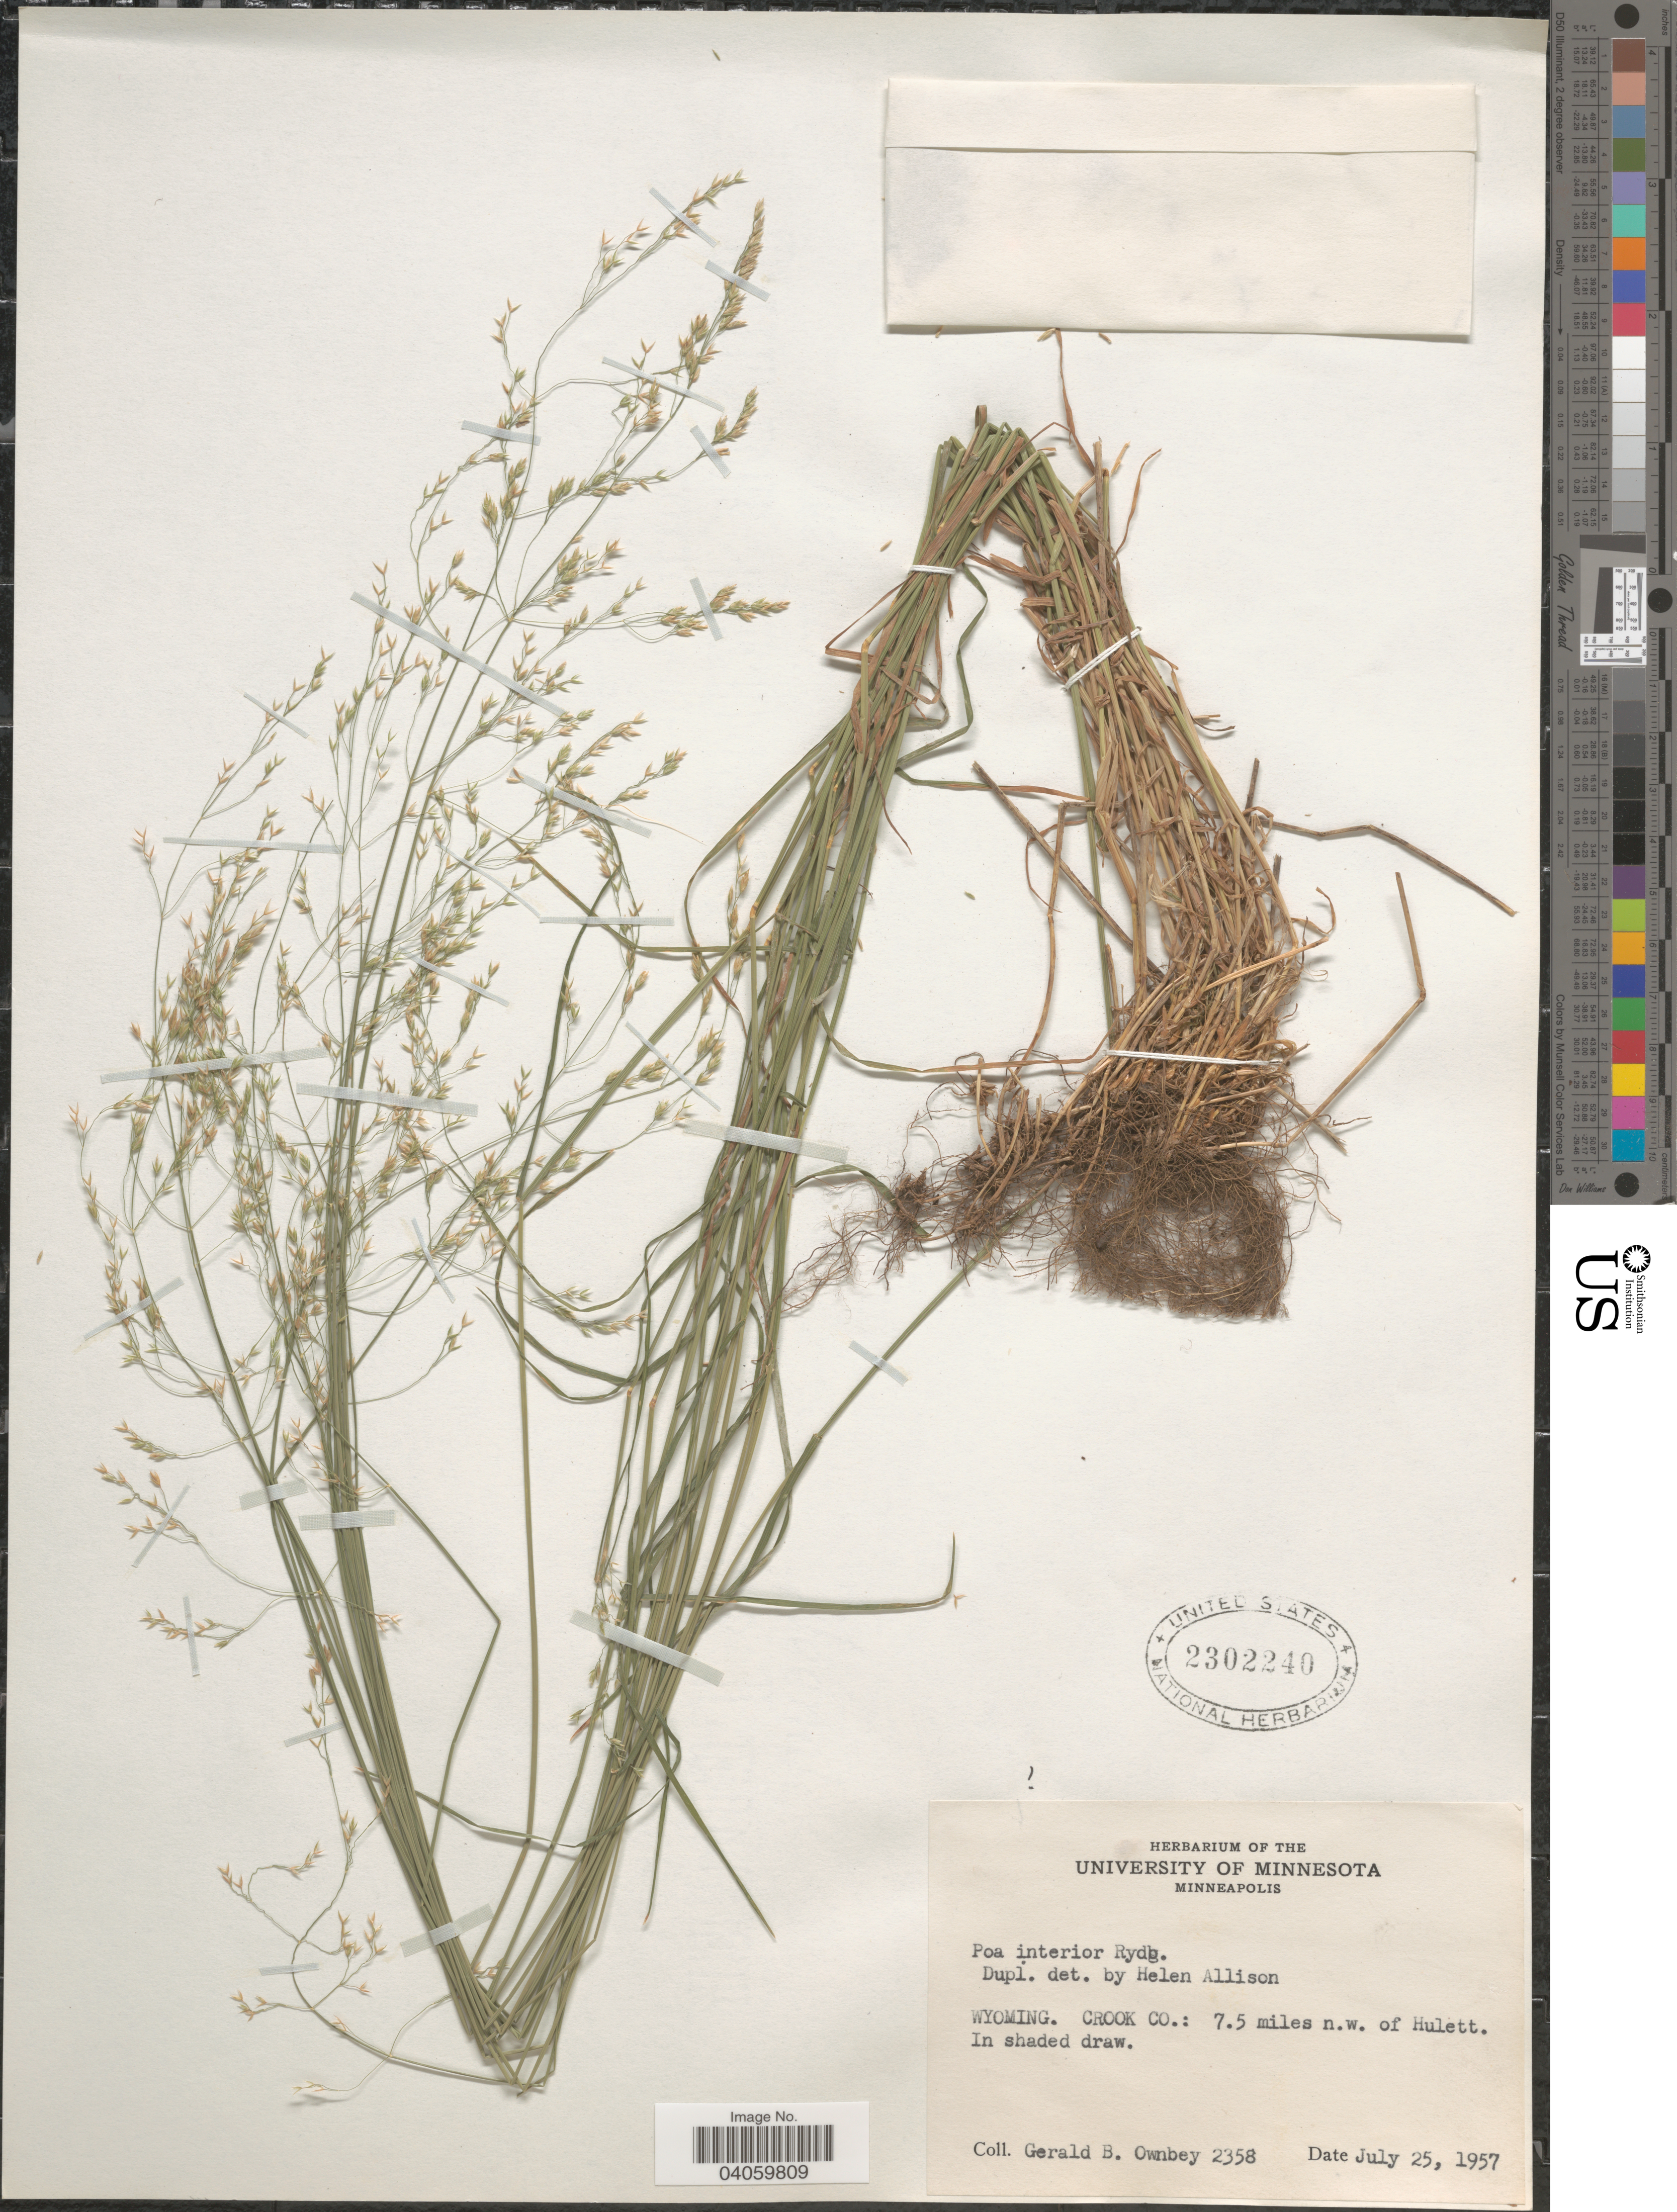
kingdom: Plantae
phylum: Tracheophyta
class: Liliopsida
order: Poales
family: Poaceae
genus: Poa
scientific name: Poa interior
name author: Rydb.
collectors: G. B. Ownbey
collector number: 2358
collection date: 1957-07-25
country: United States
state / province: Wyoming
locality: Crook Co.: 7.5 miles n.w. of Hulett.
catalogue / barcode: US 2302240